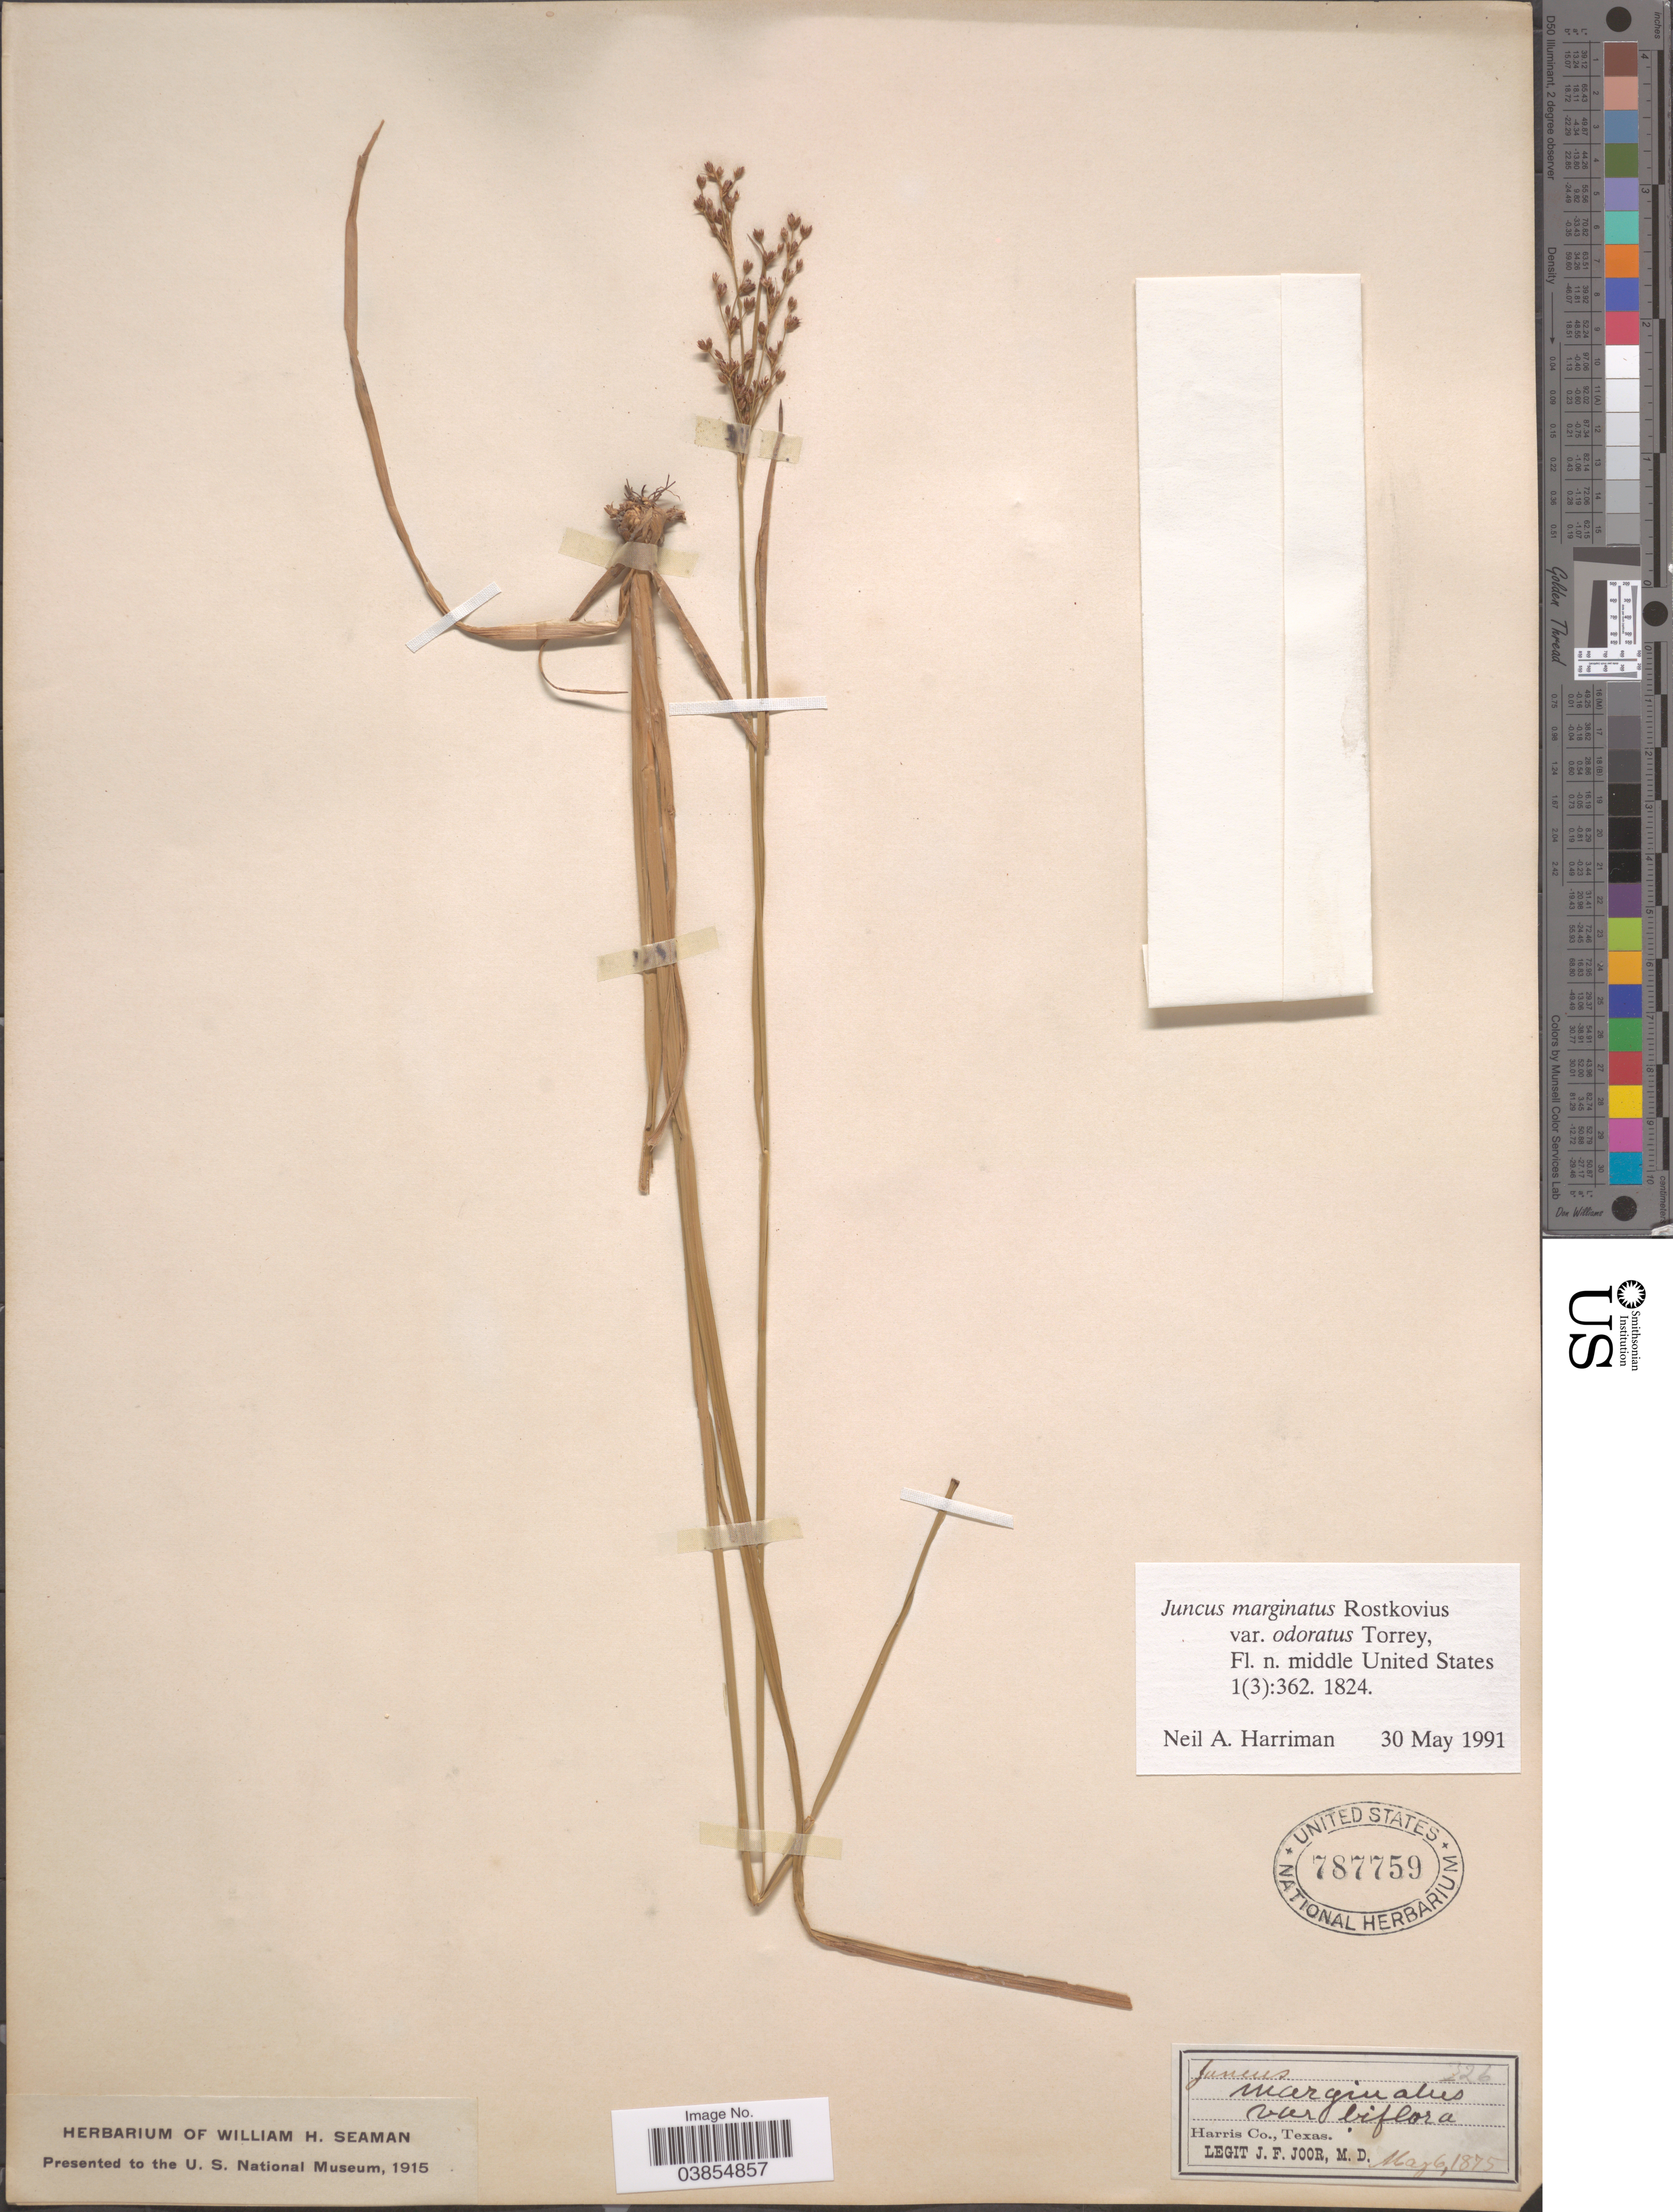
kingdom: Plantae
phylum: Tracheophyta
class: Liliopsida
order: Poales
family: Juncaceae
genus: Juncus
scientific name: Juncus marginatus var. odoratus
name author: Torr.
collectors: J. F. Joor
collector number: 326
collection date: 1875-05-06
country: United States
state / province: Texas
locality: Harris Co.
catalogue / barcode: US 787759